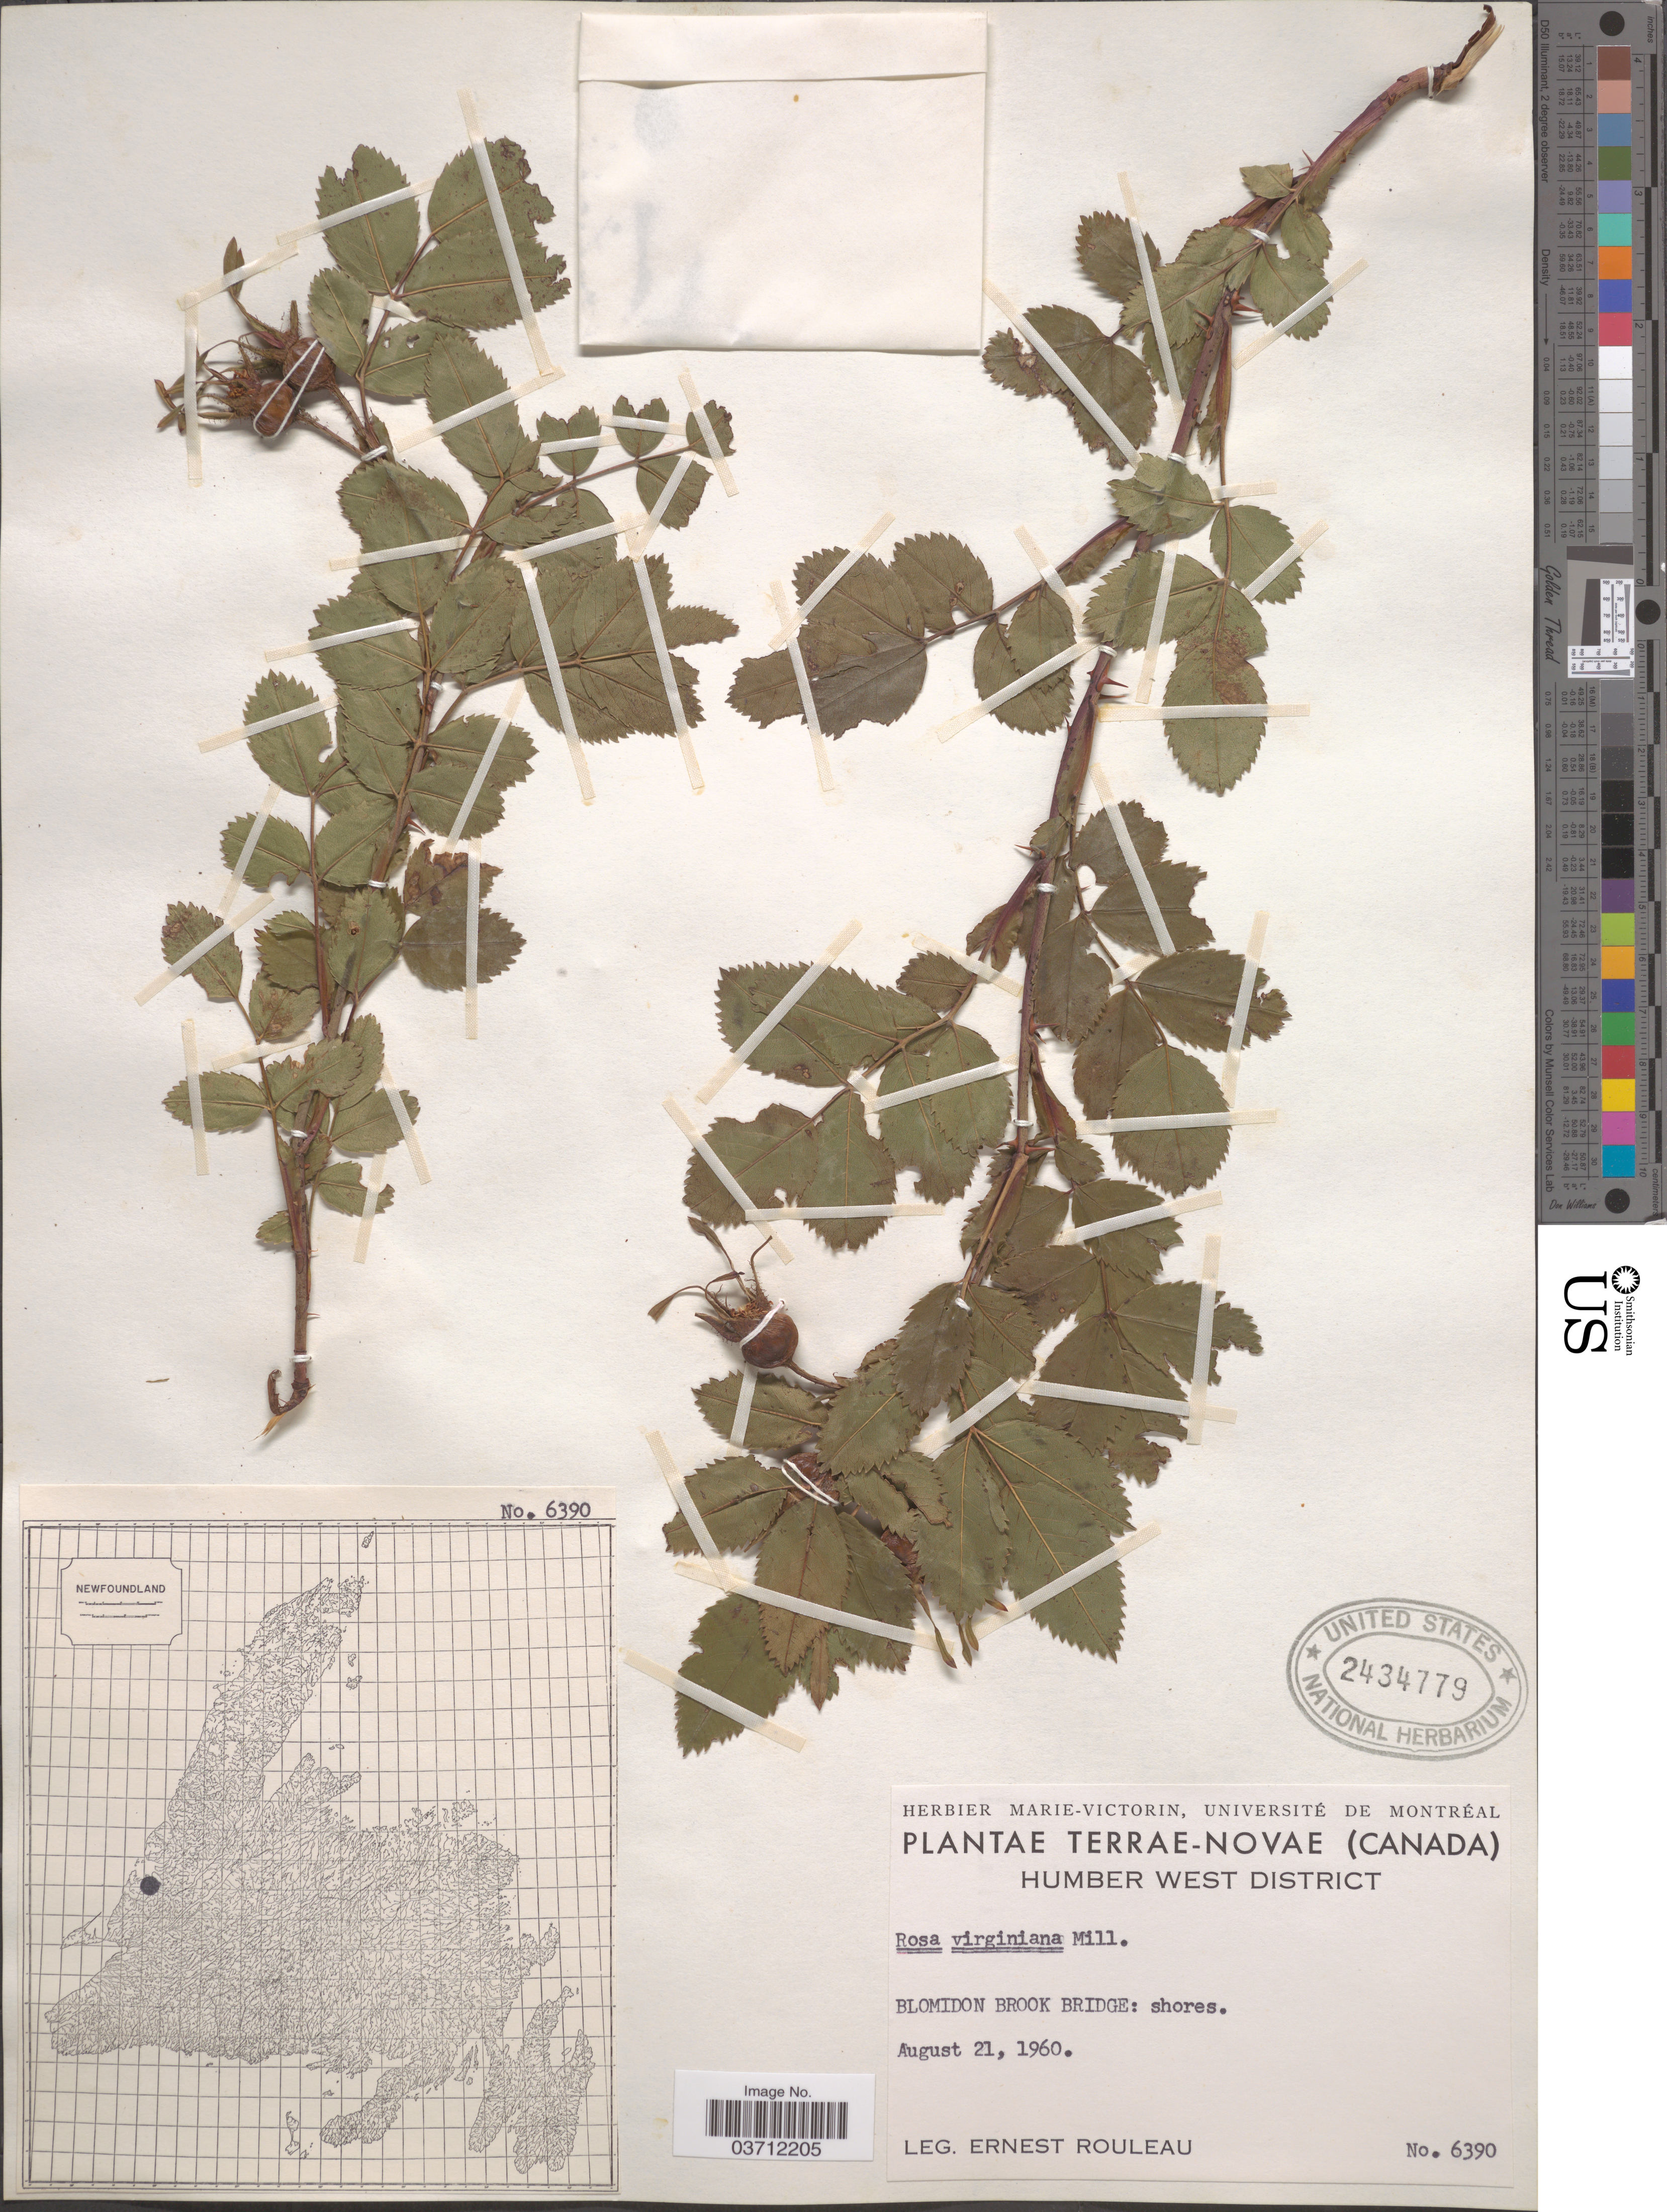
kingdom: Plantae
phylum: Tracheophyta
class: Magnoliopsida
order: Rosales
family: Rosaceae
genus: Rosa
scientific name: Rosa virginiana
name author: Mill.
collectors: J. Rouleau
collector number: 6390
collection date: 1960-08-21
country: Canada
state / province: Newfoundland and Labrador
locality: Terrae-Novae. Humber West District. Blomidon Brook Bridge: shores.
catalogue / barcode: US 2434779